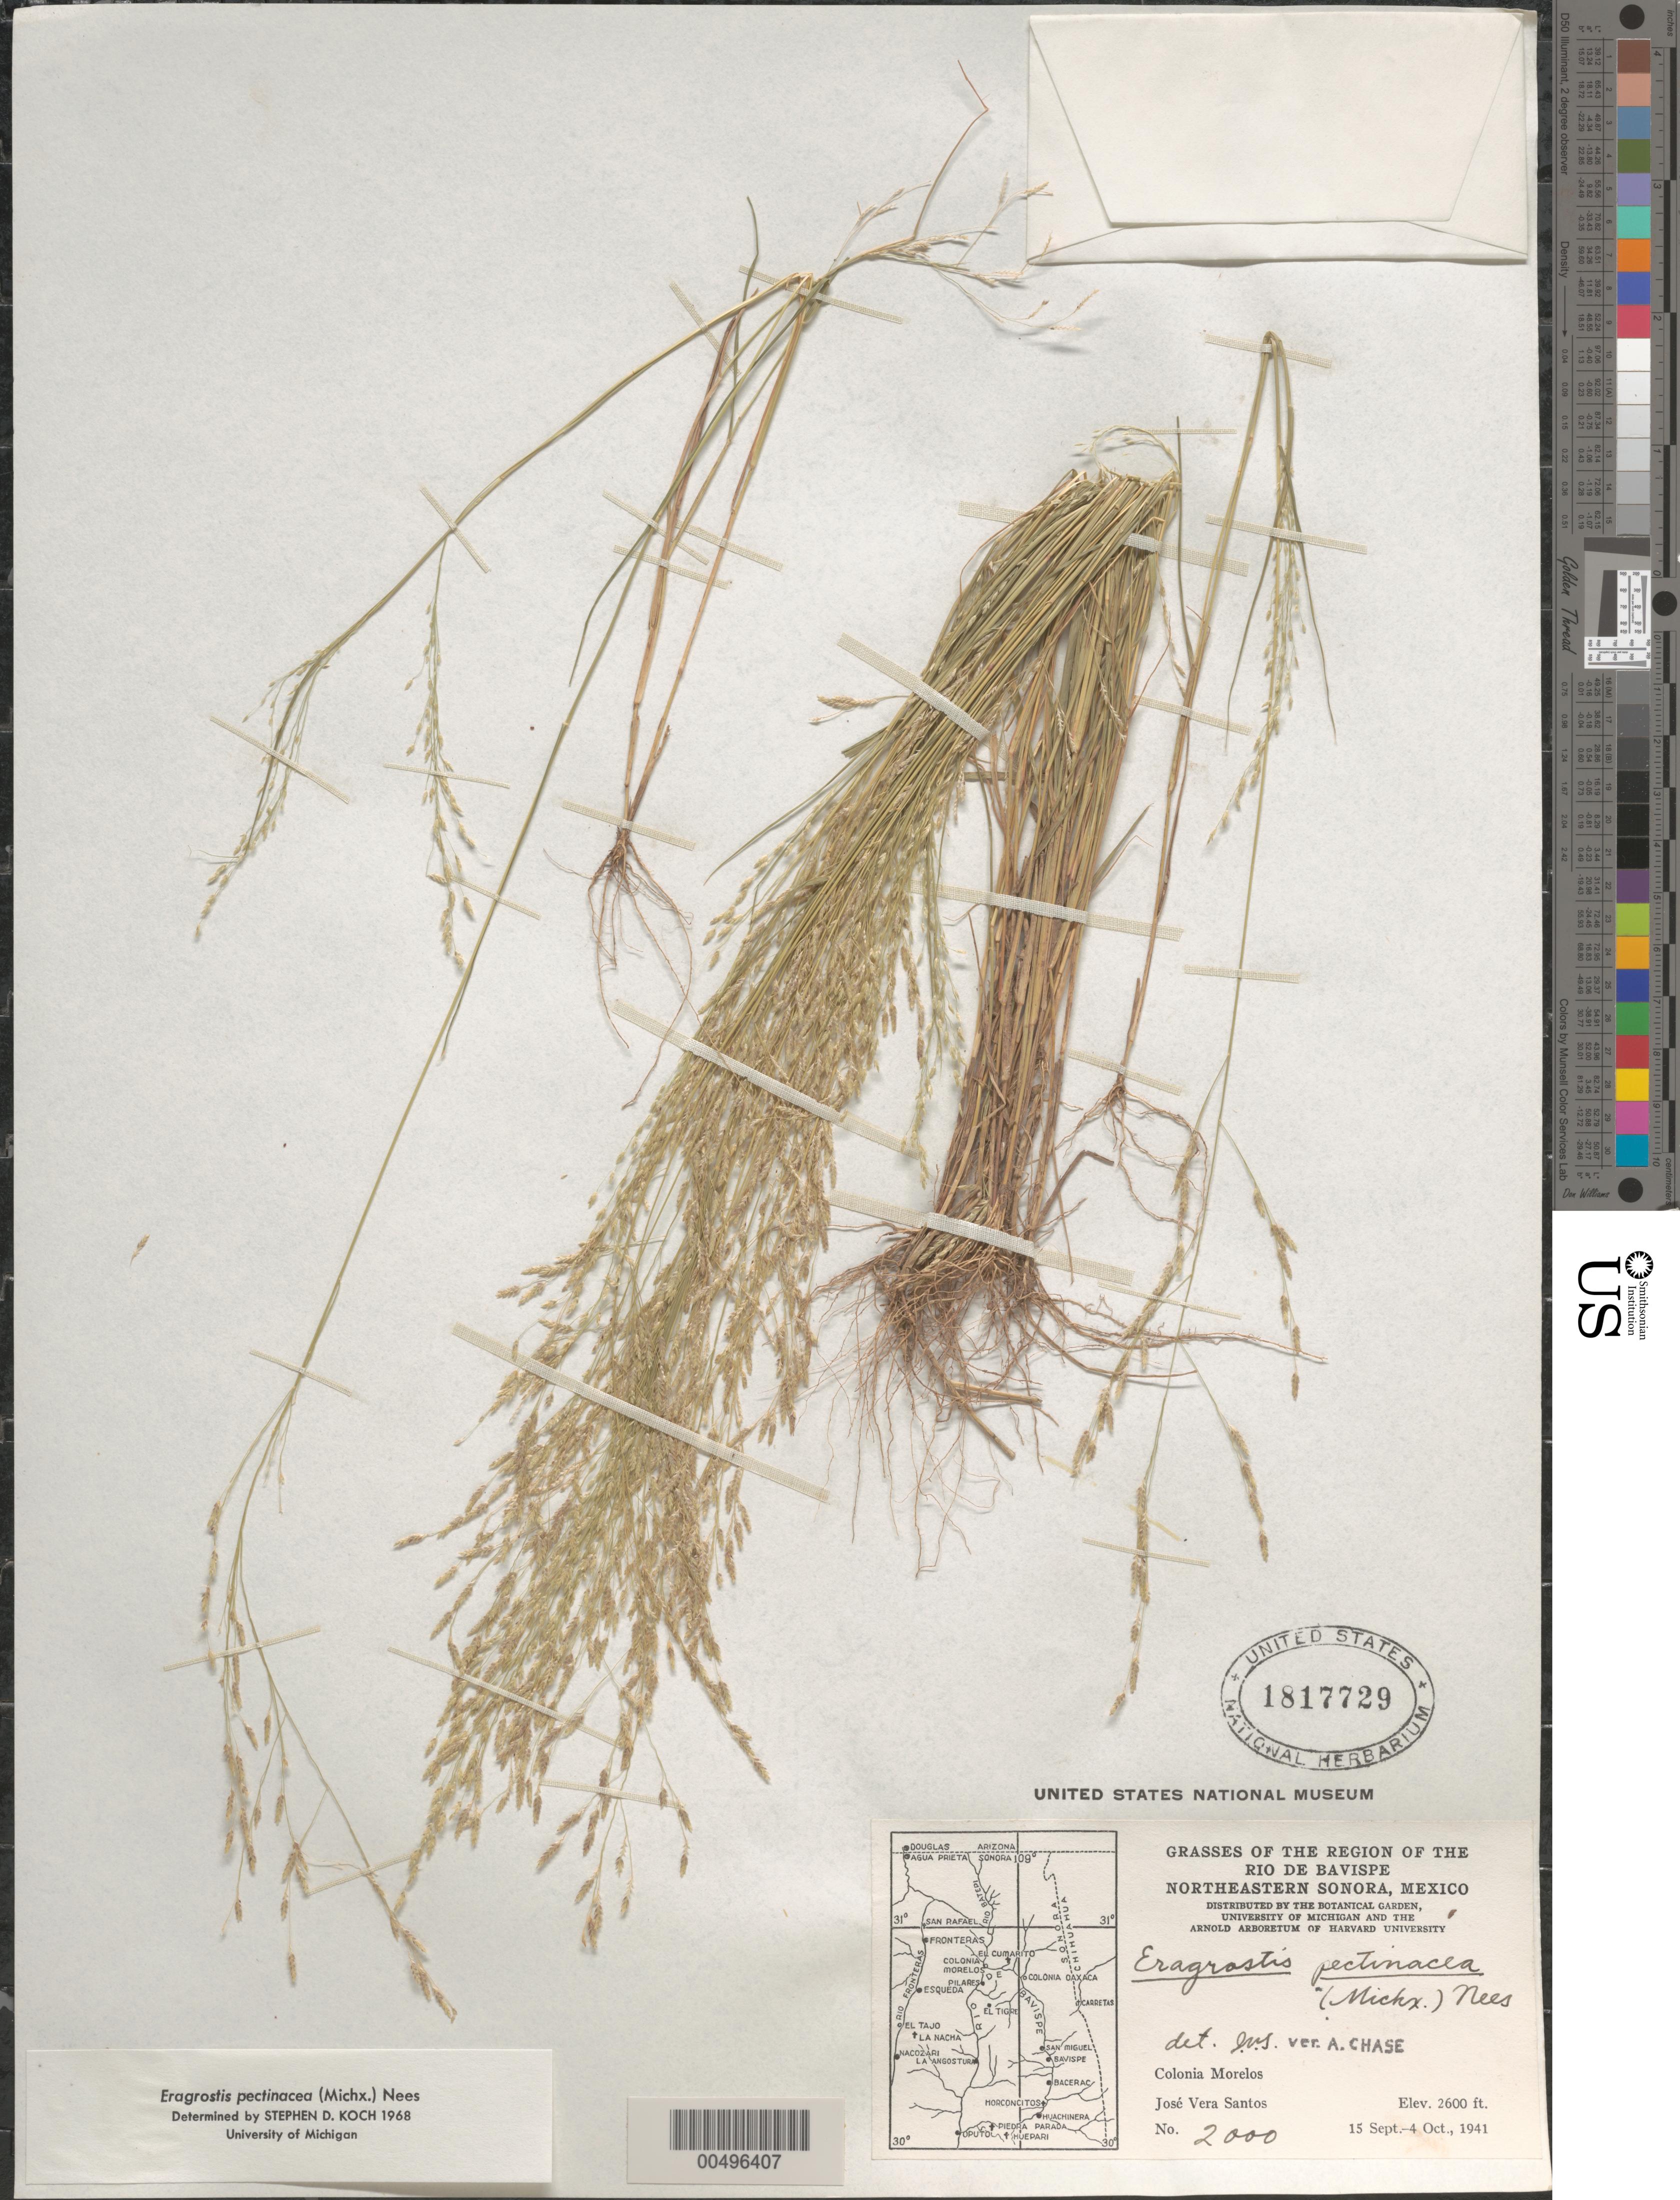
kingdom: Plantae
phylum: Tracheophyta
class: Liliopsida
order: Poales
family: Poaceae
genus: Eragrostis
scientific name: Eragrostis pectinacea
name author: (Michx.) Nees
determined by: Santos, J. V.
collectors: J. V. Santos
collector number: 2000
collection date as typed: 15 Sep 1941 to 4 Oct 1941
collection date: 1941-09-15/1941-10-04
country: Mexico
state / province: Sonora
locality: Region of the Rio de Bavispe, NE Sonora, Colonia Morelos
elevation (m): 792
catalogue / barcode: US 1817729